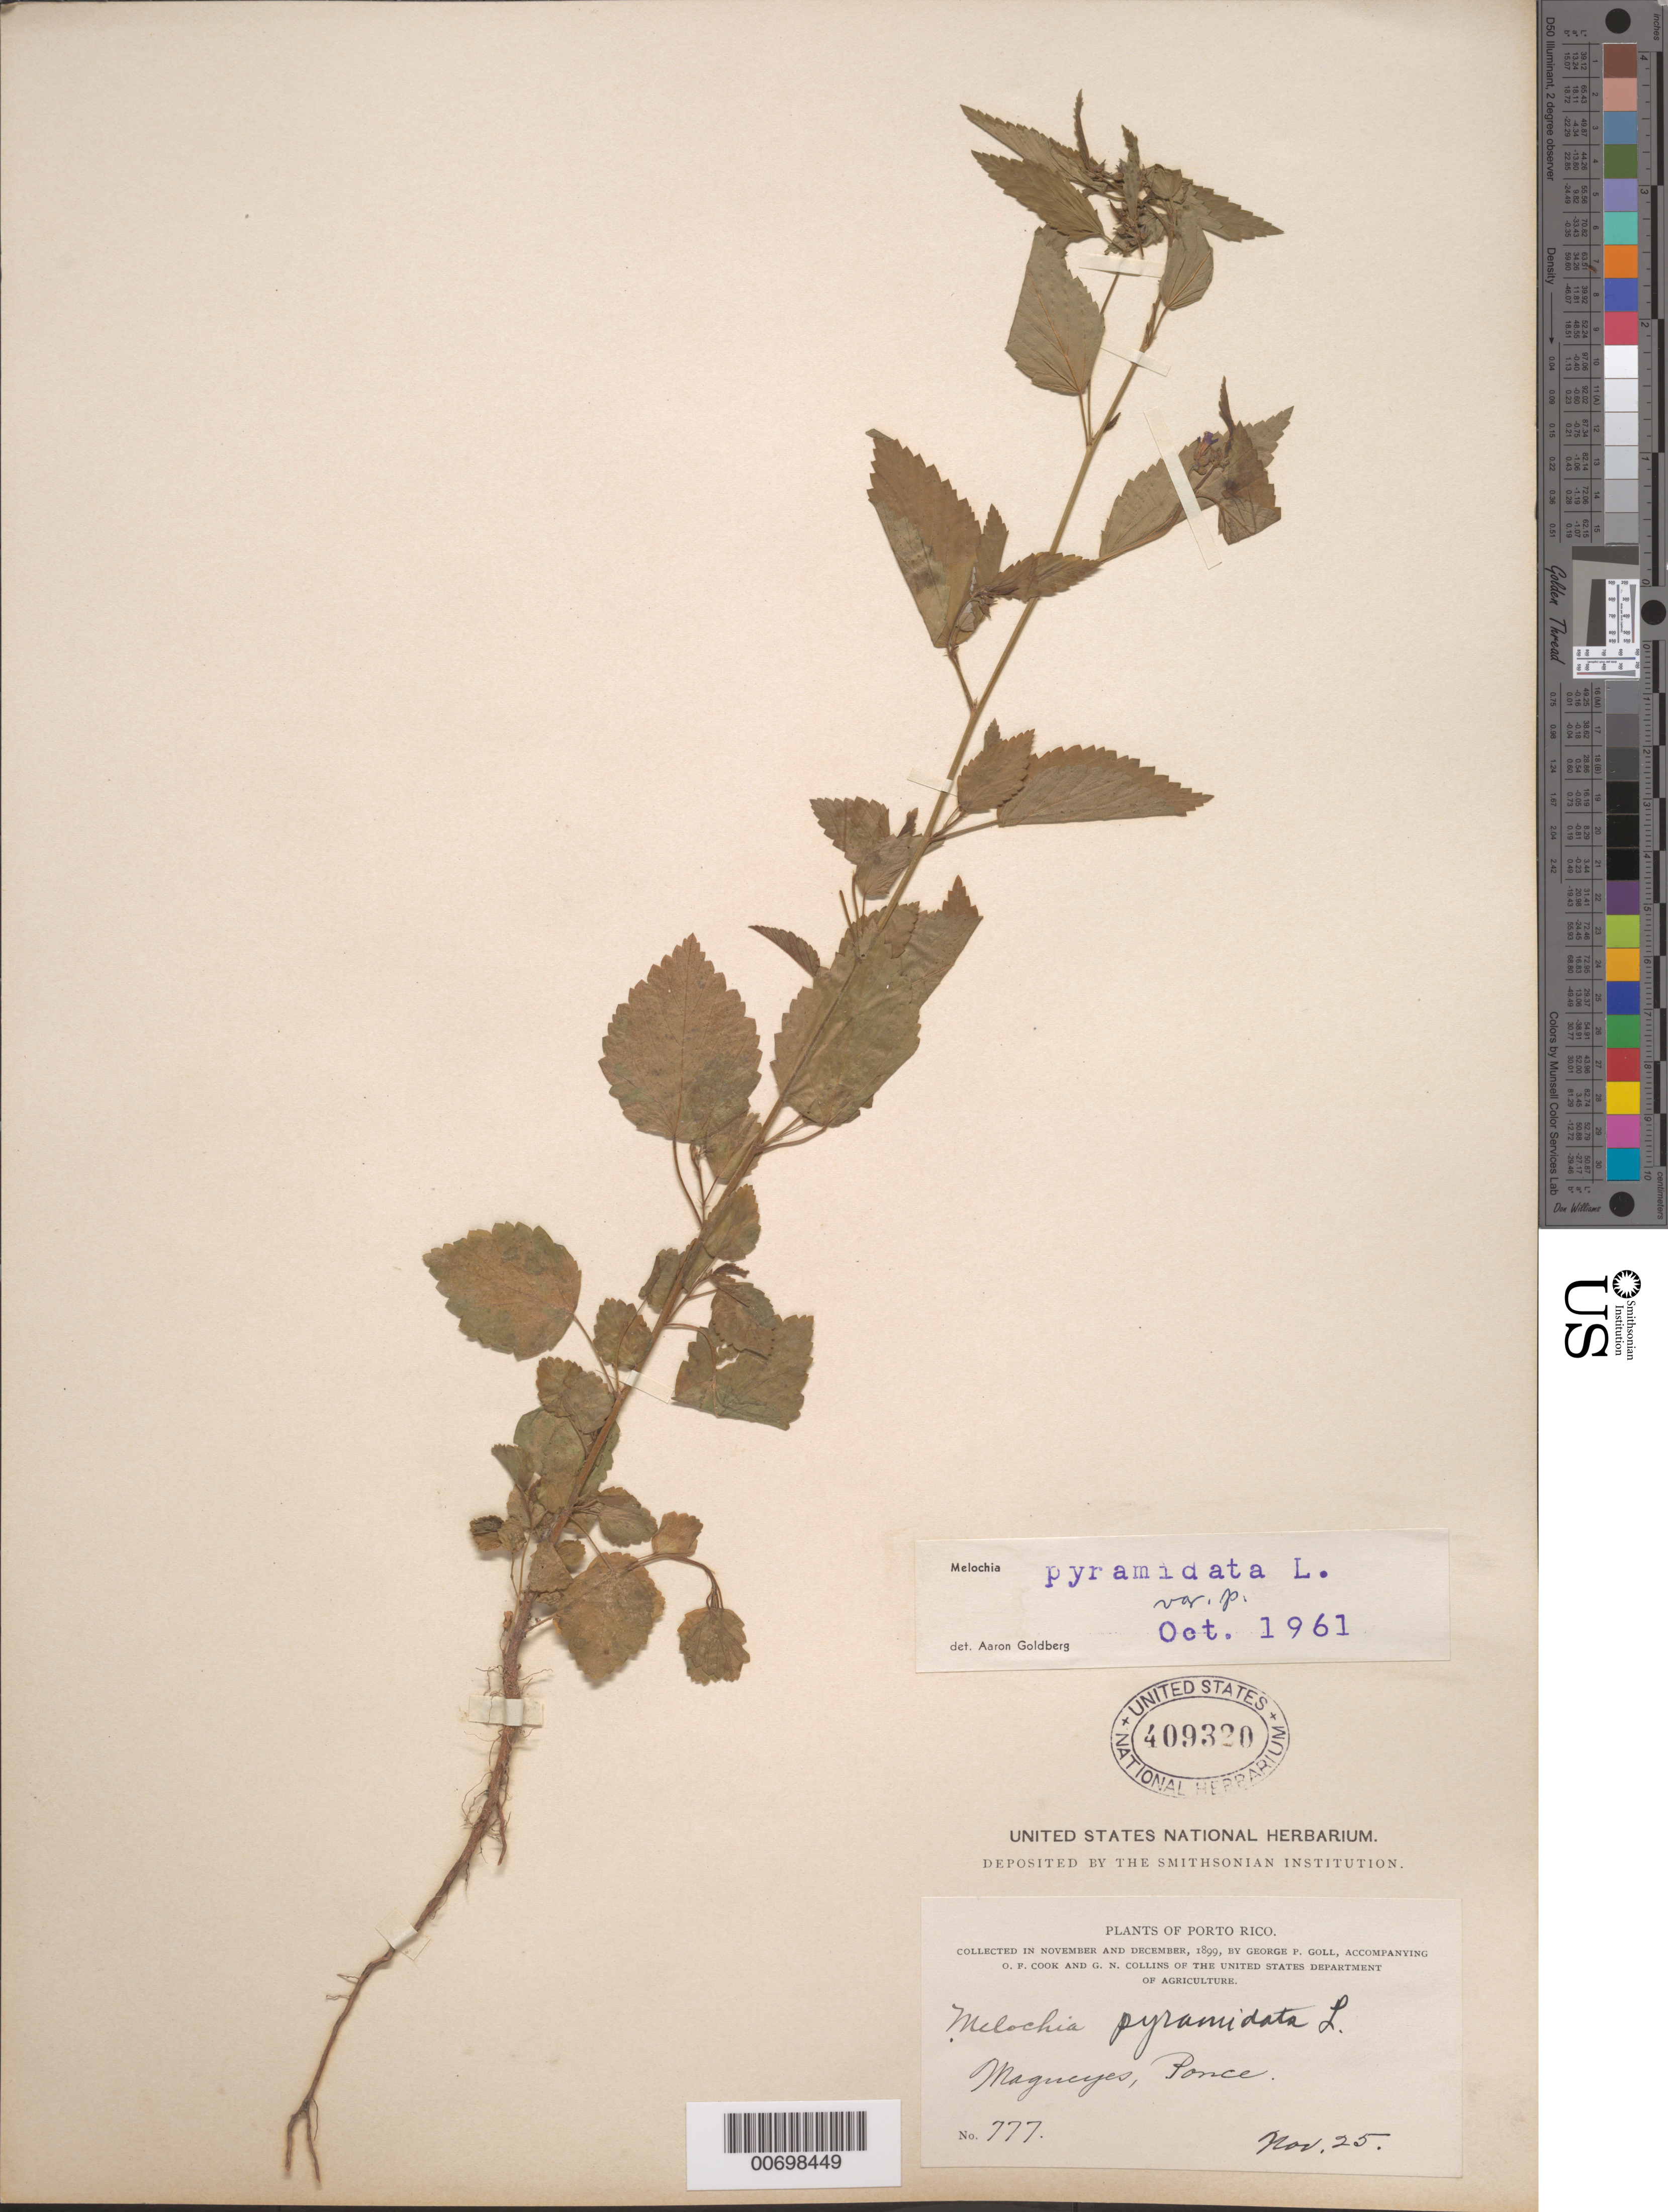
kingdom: Plantae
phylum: Tracheophyta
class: Magnoliopsida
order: Malvales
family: Malvaceae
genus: Melochia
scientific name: Melochia pyramidata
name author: L.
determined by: Goldberg, Aaron, (US), NMNH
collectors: G. Goll, O. F. Cook & G. N. Collins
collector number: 777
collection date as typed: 25 Nov 1899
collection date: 1899-11-25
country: Puerto Rico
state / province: Ponce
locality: Magueyes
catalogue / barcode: US 409320